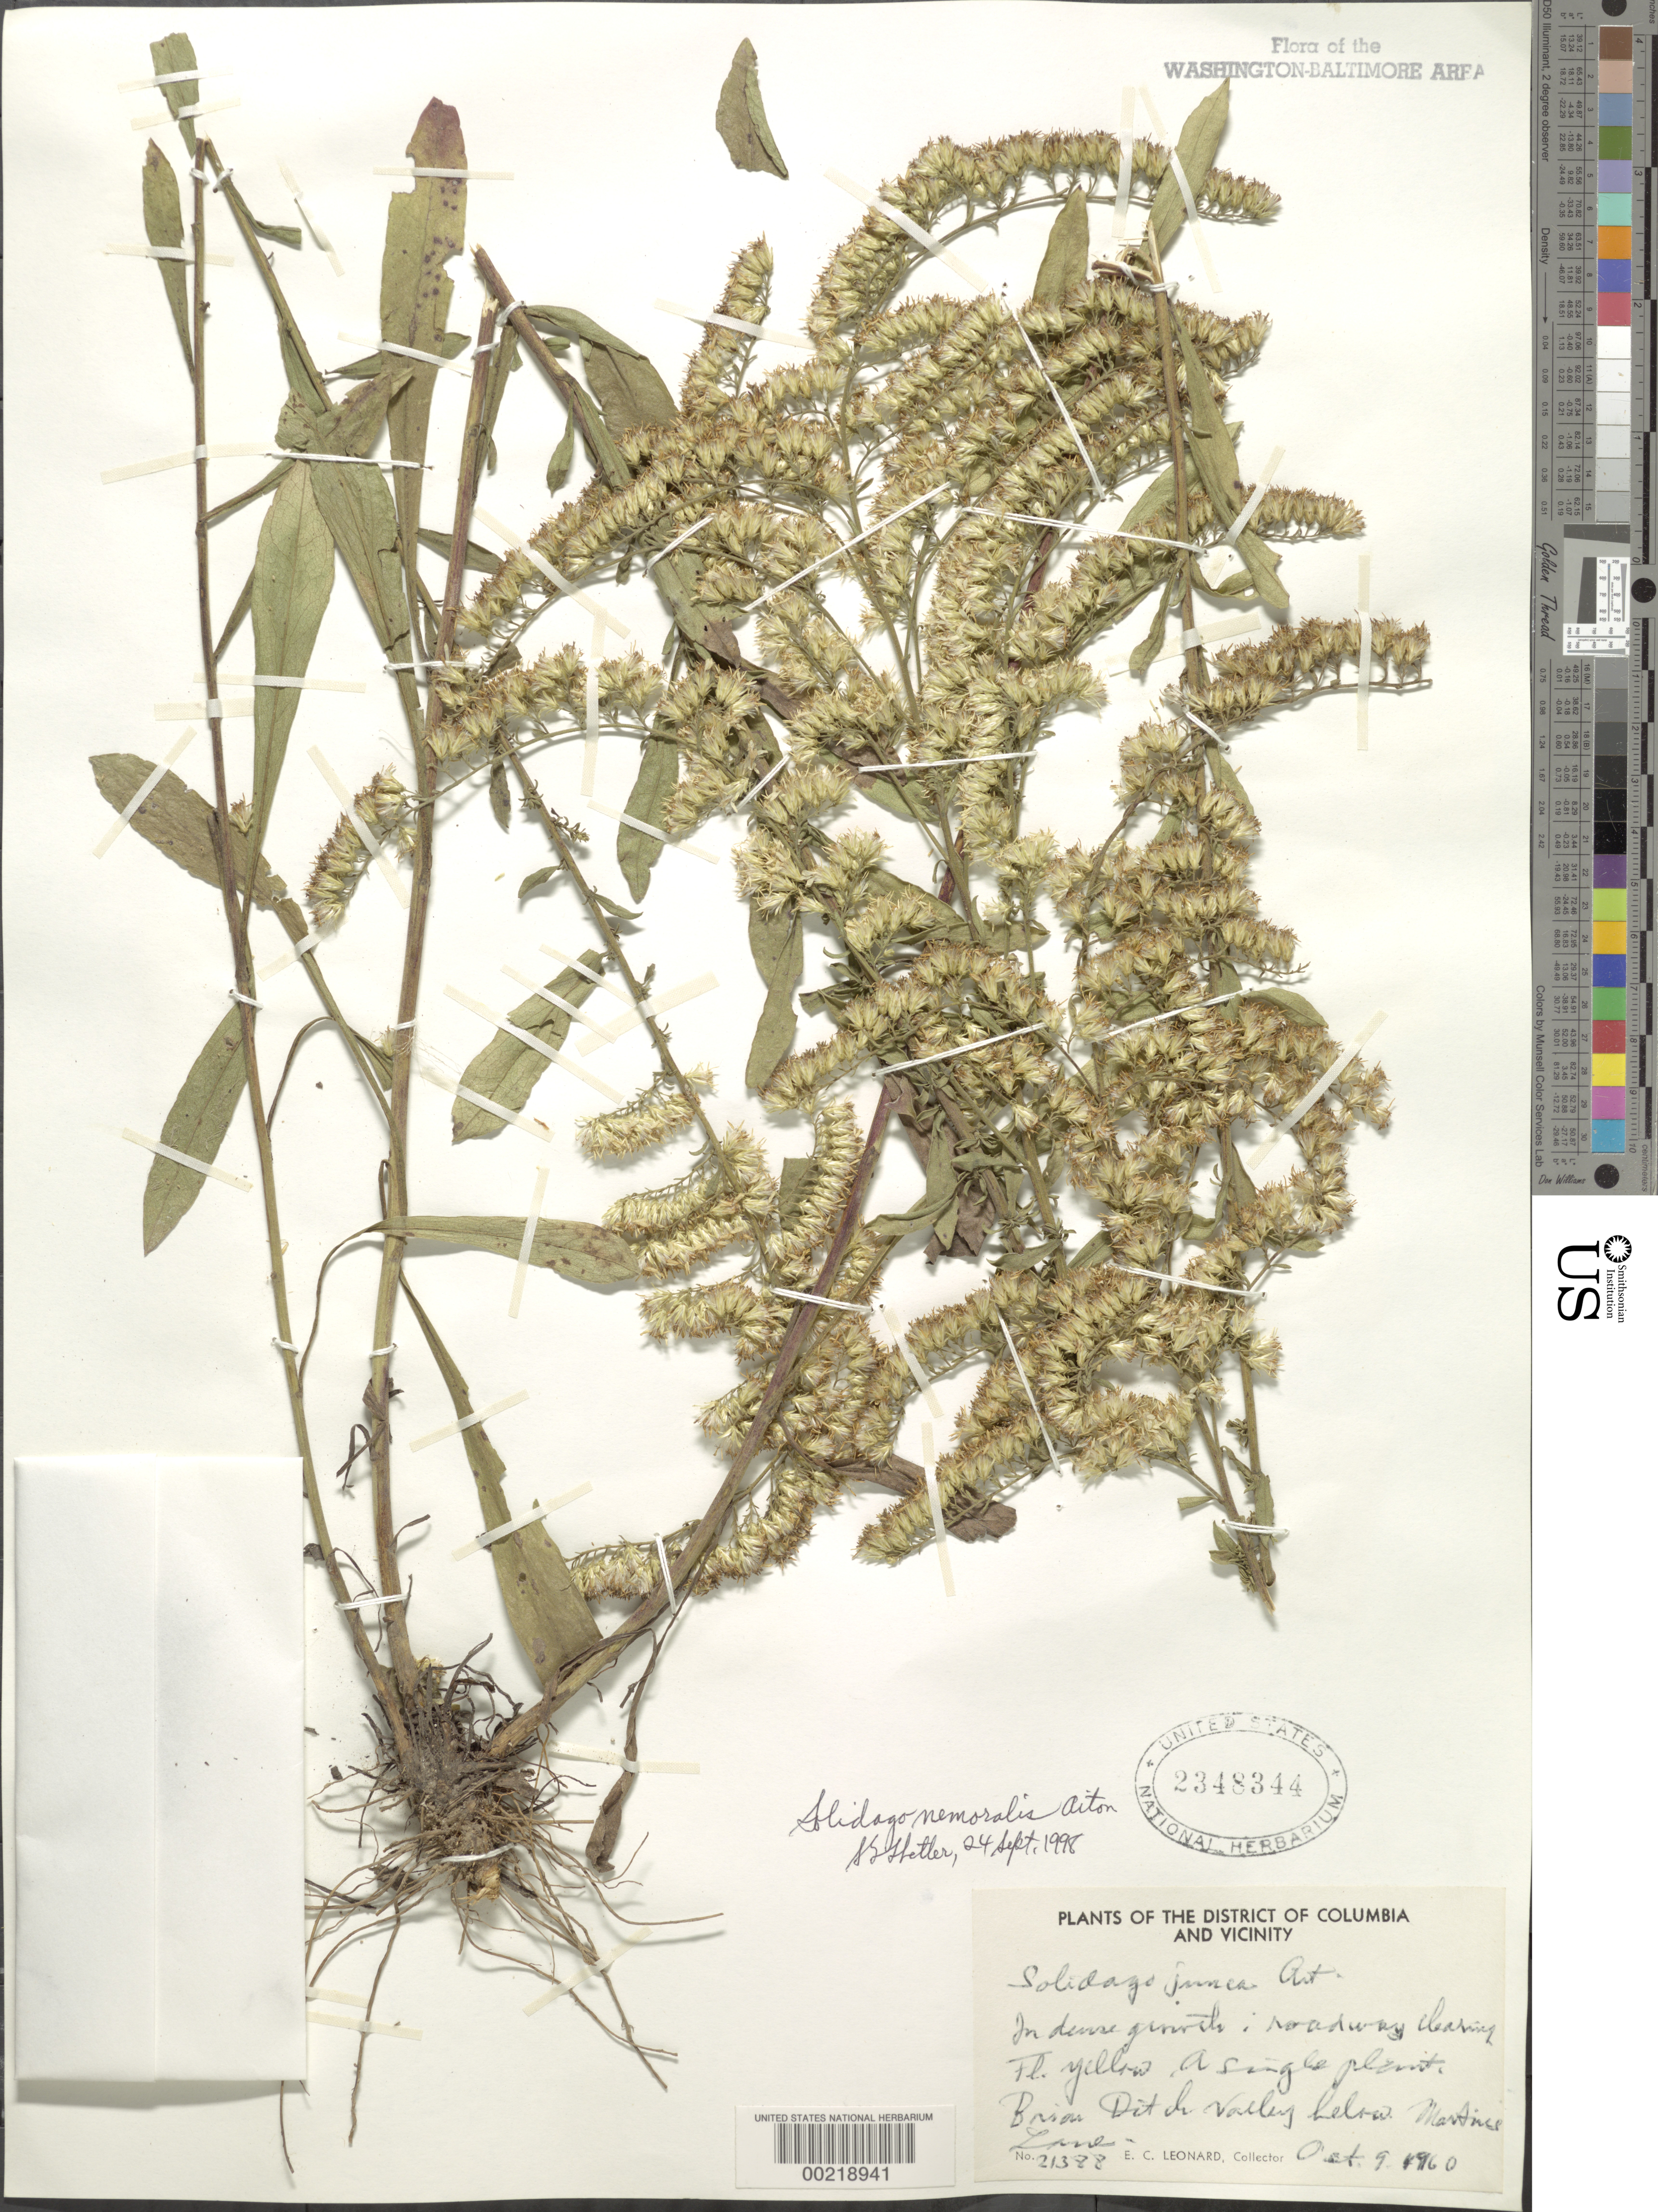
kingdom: Plantae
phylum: Tracheophyta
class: Magnoliopsida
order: Asterales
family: Asteraceae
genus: Solidago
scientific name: Solidago nemoralis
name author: Aiton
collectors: E. C. Leonard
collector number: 21388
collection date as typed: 09 Oct 1960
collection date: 1960-10-09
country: United States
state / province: Maryland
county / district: Prince George's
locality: Briar Ditch Valley below Martins Lane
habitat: Cleared roadway dense growth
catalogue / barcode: US 2348344